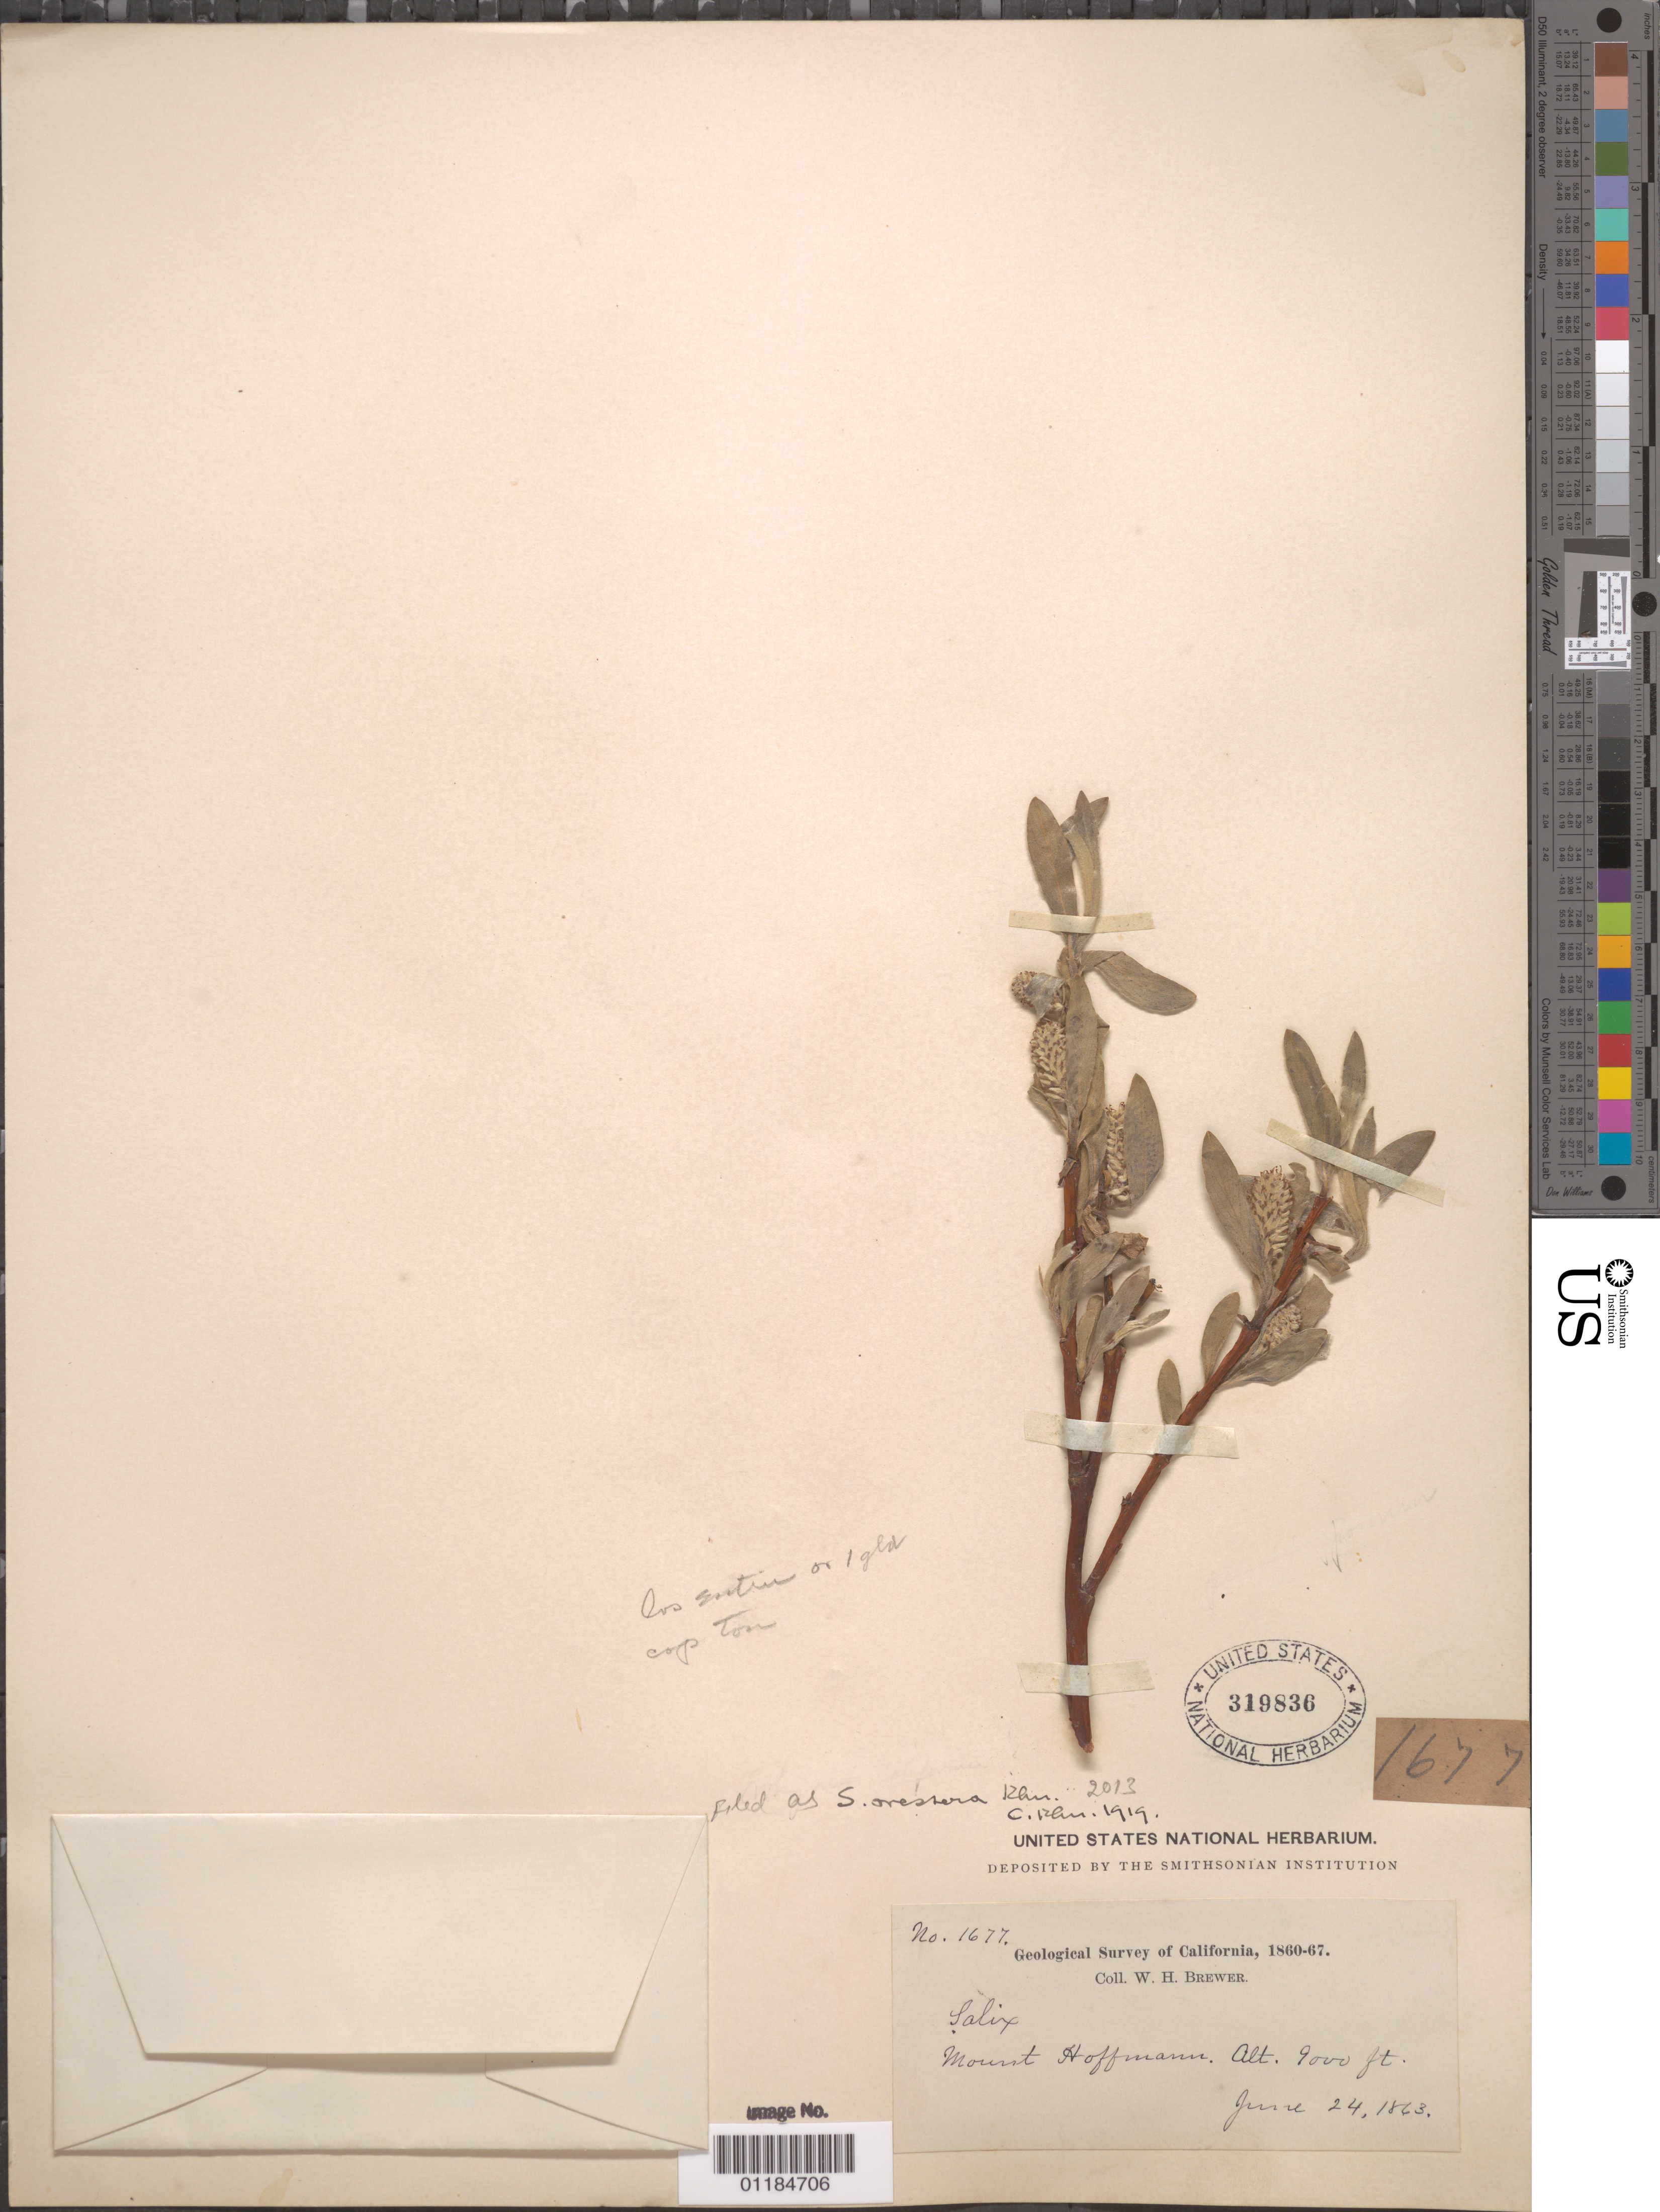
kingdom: Plantae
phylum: Tracheophyta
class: Magnoliopsida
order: Malpighiales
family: Salicaceae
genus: Salix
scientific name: Salix orestera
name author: C.K. Schneid.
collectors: W. H. Brewer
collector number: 1677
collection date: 1863-06-24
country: United States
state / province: California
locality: Mount Hoffmann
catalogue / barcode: US 319836